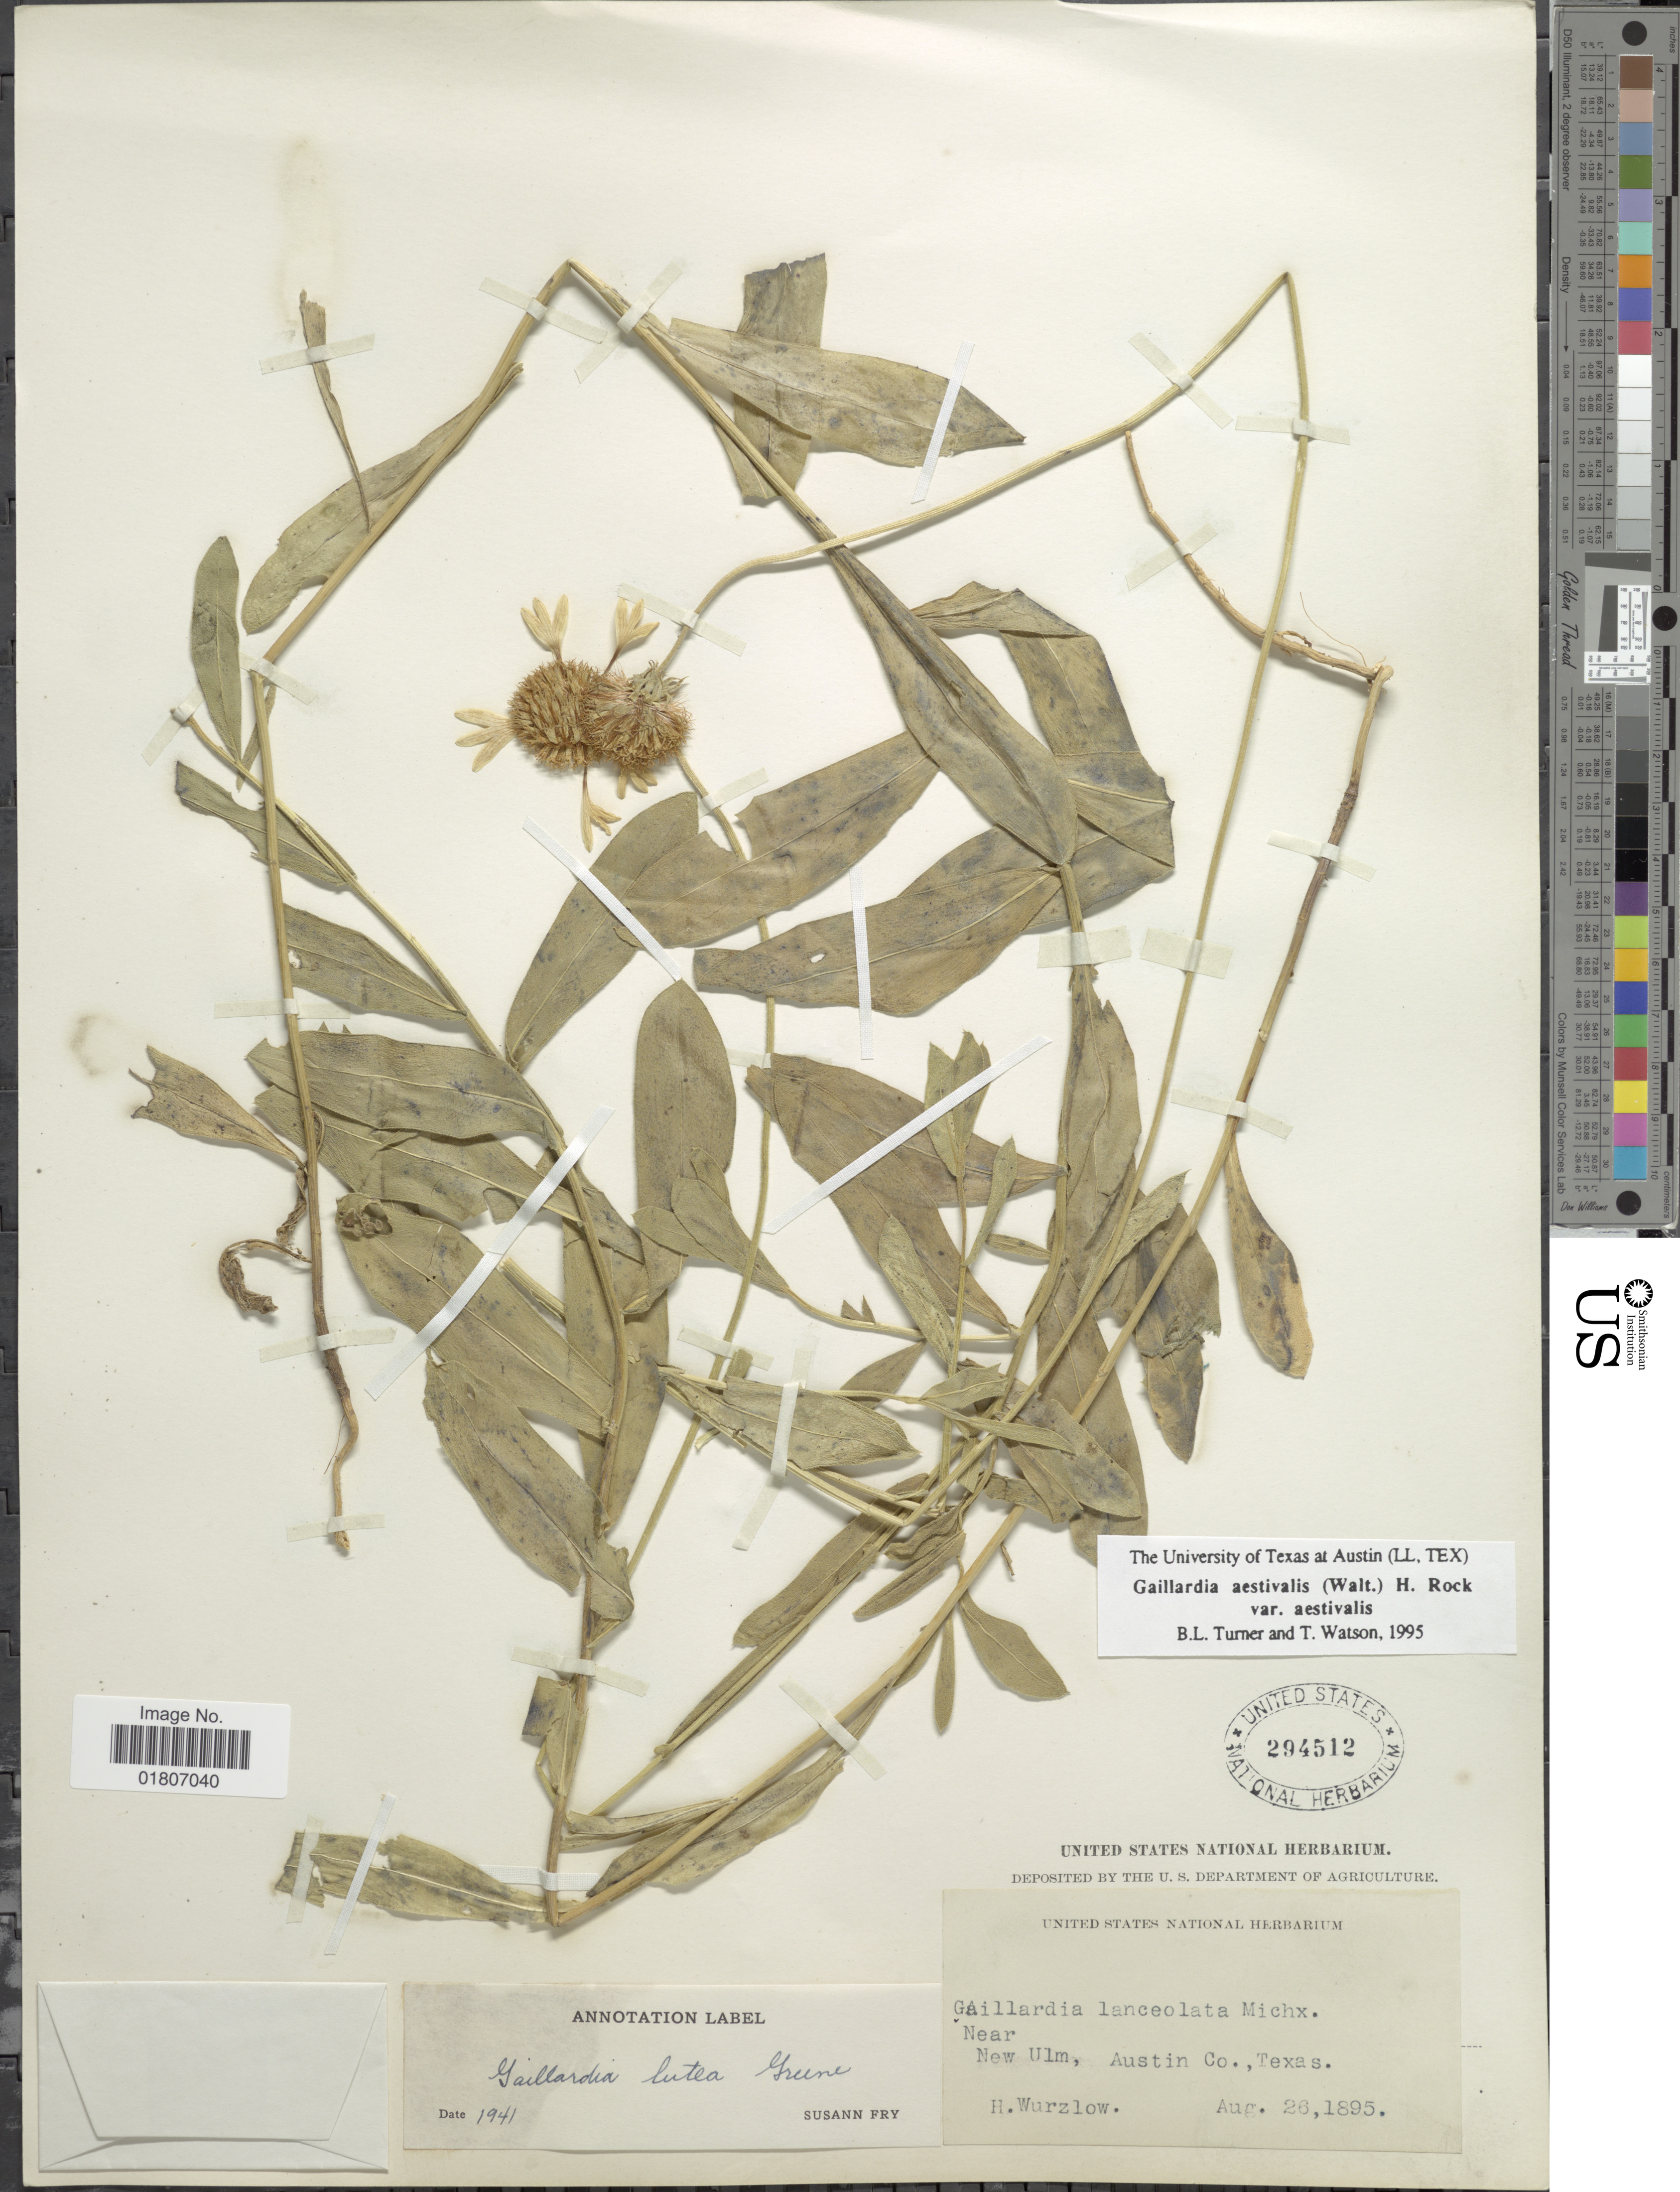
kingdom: Plantae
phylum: Tracheophyta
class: Magnoliopsida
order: Asterales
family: Asteraceae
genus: Gaillardia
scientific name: Gaillardia aestivalis var. aestivalis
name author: (Walter) H. Rock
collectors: H. Wurzlow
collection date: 1895-08-26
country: United States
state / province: Texas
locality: Near New Ulm, Austin Co.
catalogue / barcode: US 294512